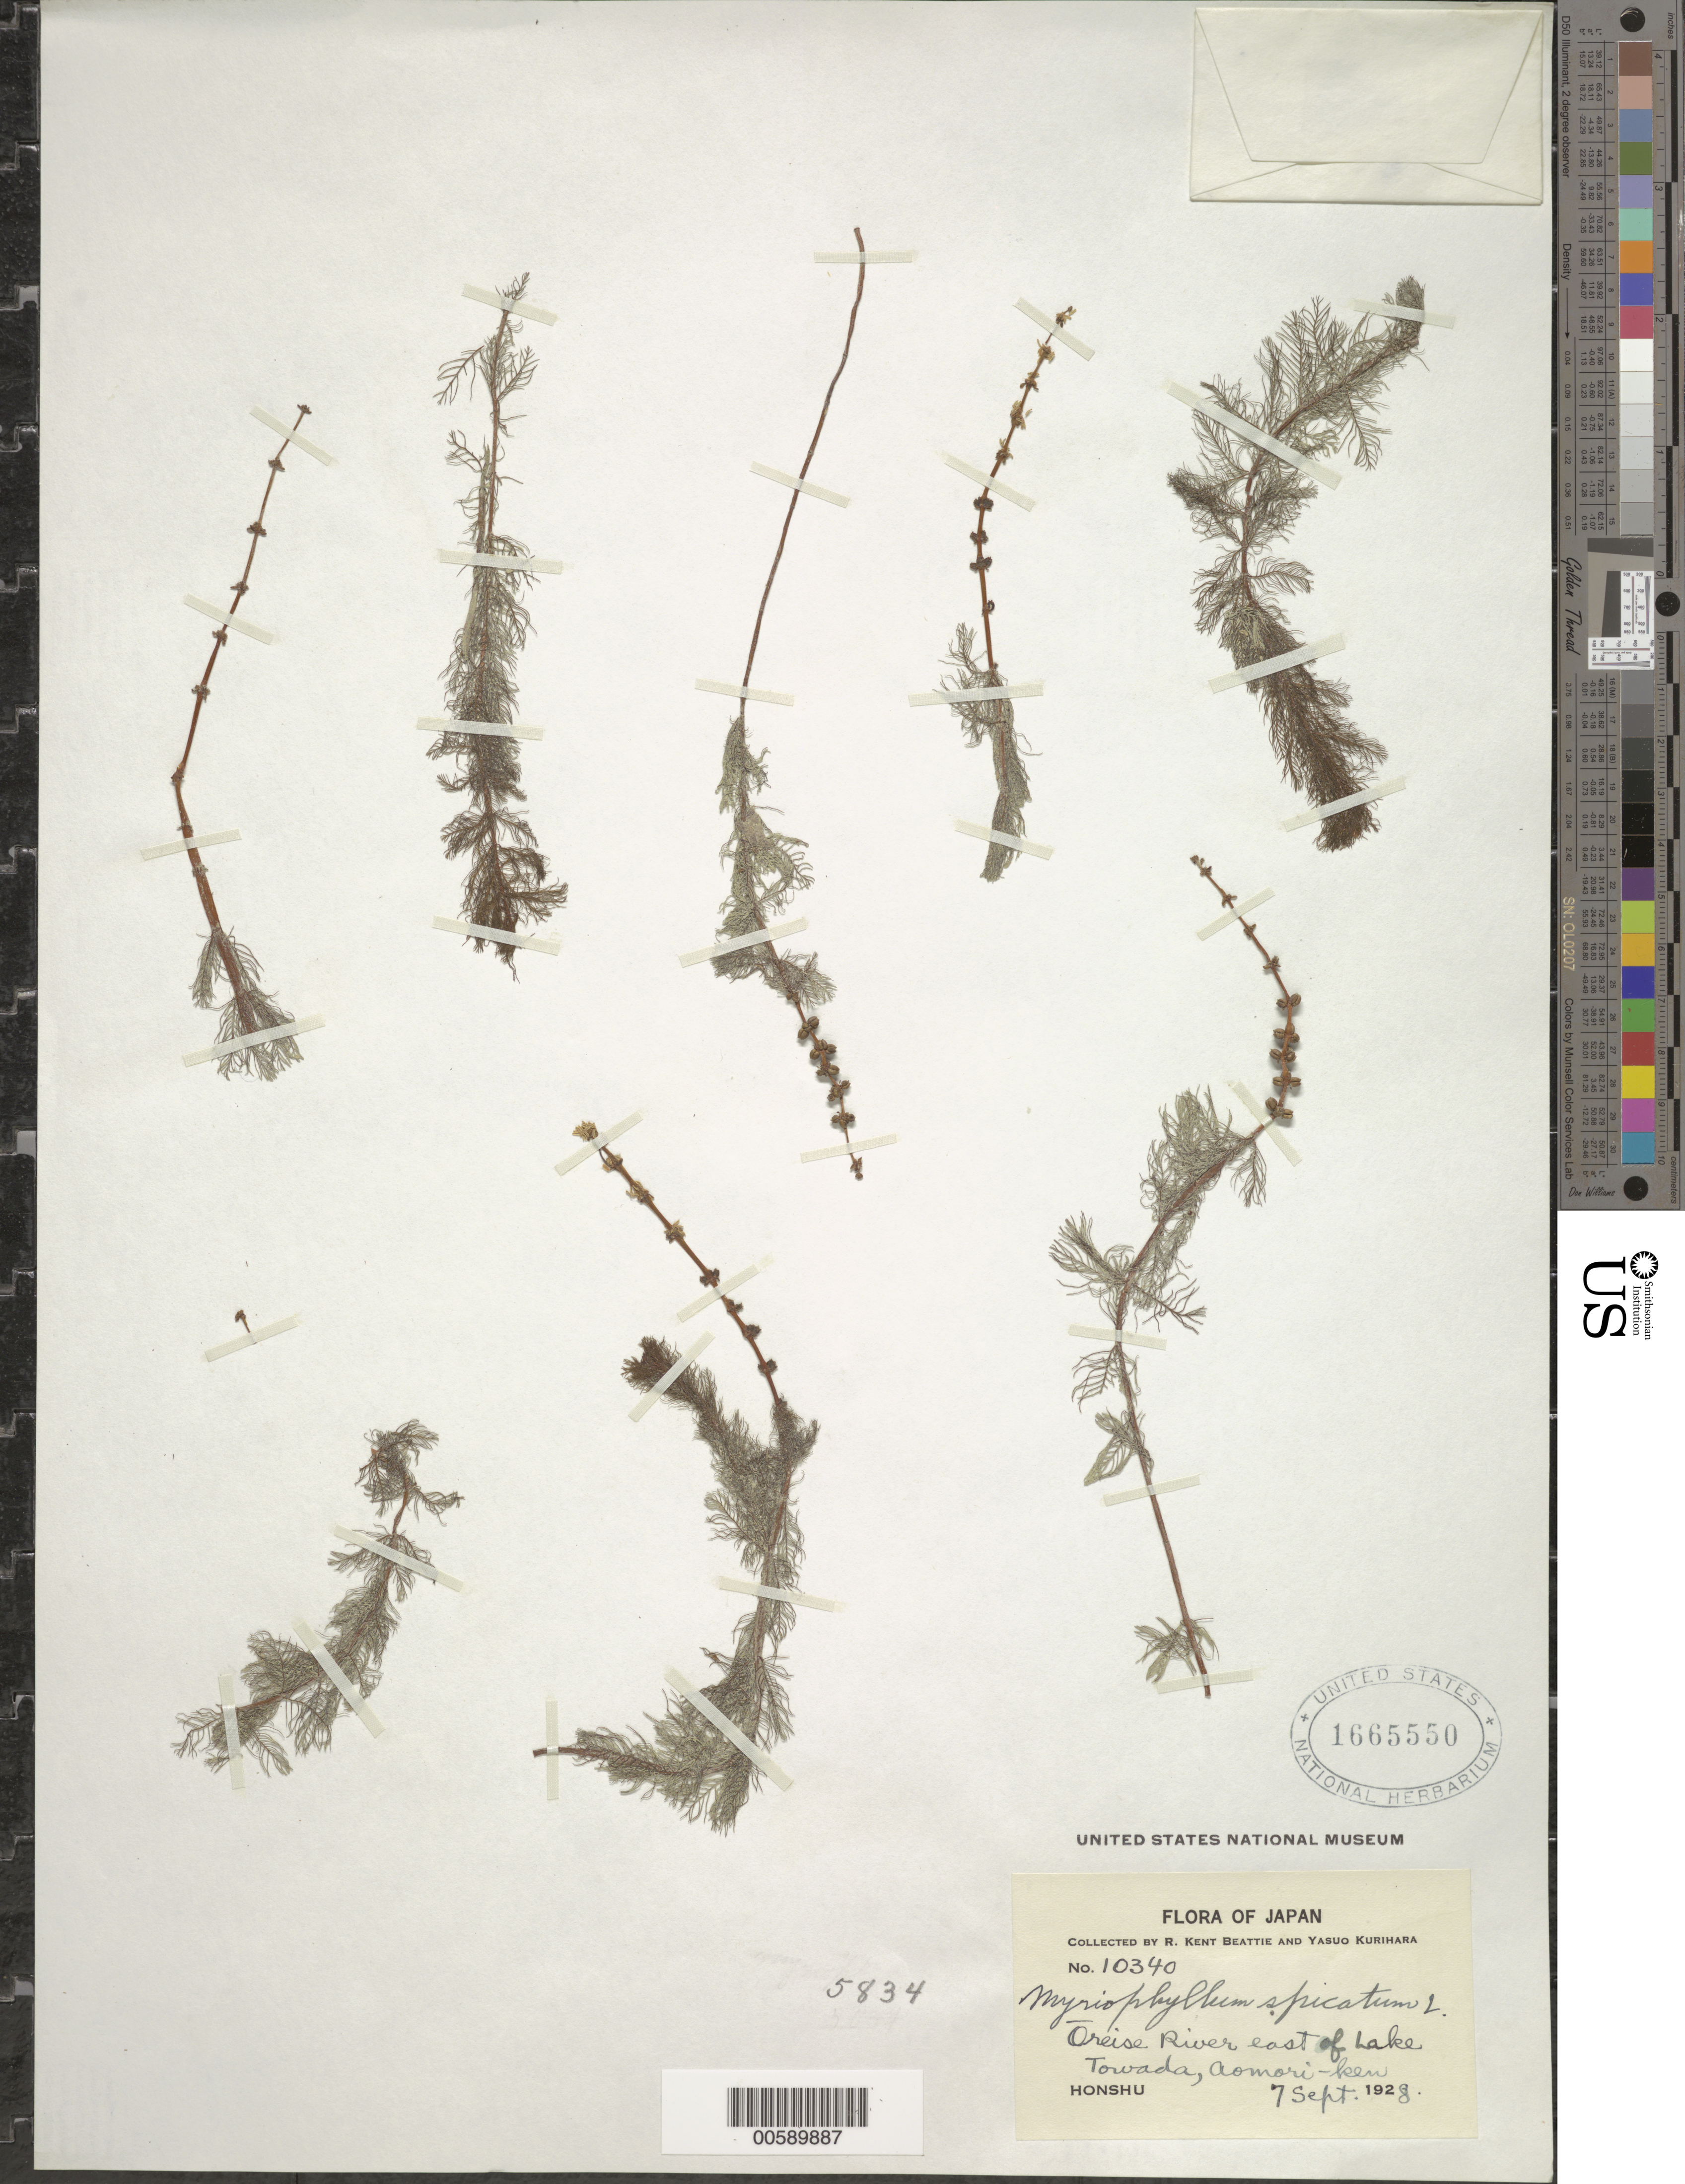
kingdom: Plantae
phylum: Tracheophyta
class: Magnoliopsida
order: Saxifragales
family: Haloragaceae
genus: Myriophyllum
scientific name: Myriophyllum spicatum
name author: L.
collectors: R. K. Beattie & Y. Kurihhara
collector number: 10340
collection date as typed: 07 Sep 1928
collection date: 1928-09-07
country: Japan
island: Honshu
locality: Oreise River, east of Lake Towada, Aomori-ken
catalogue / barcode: US 1665550